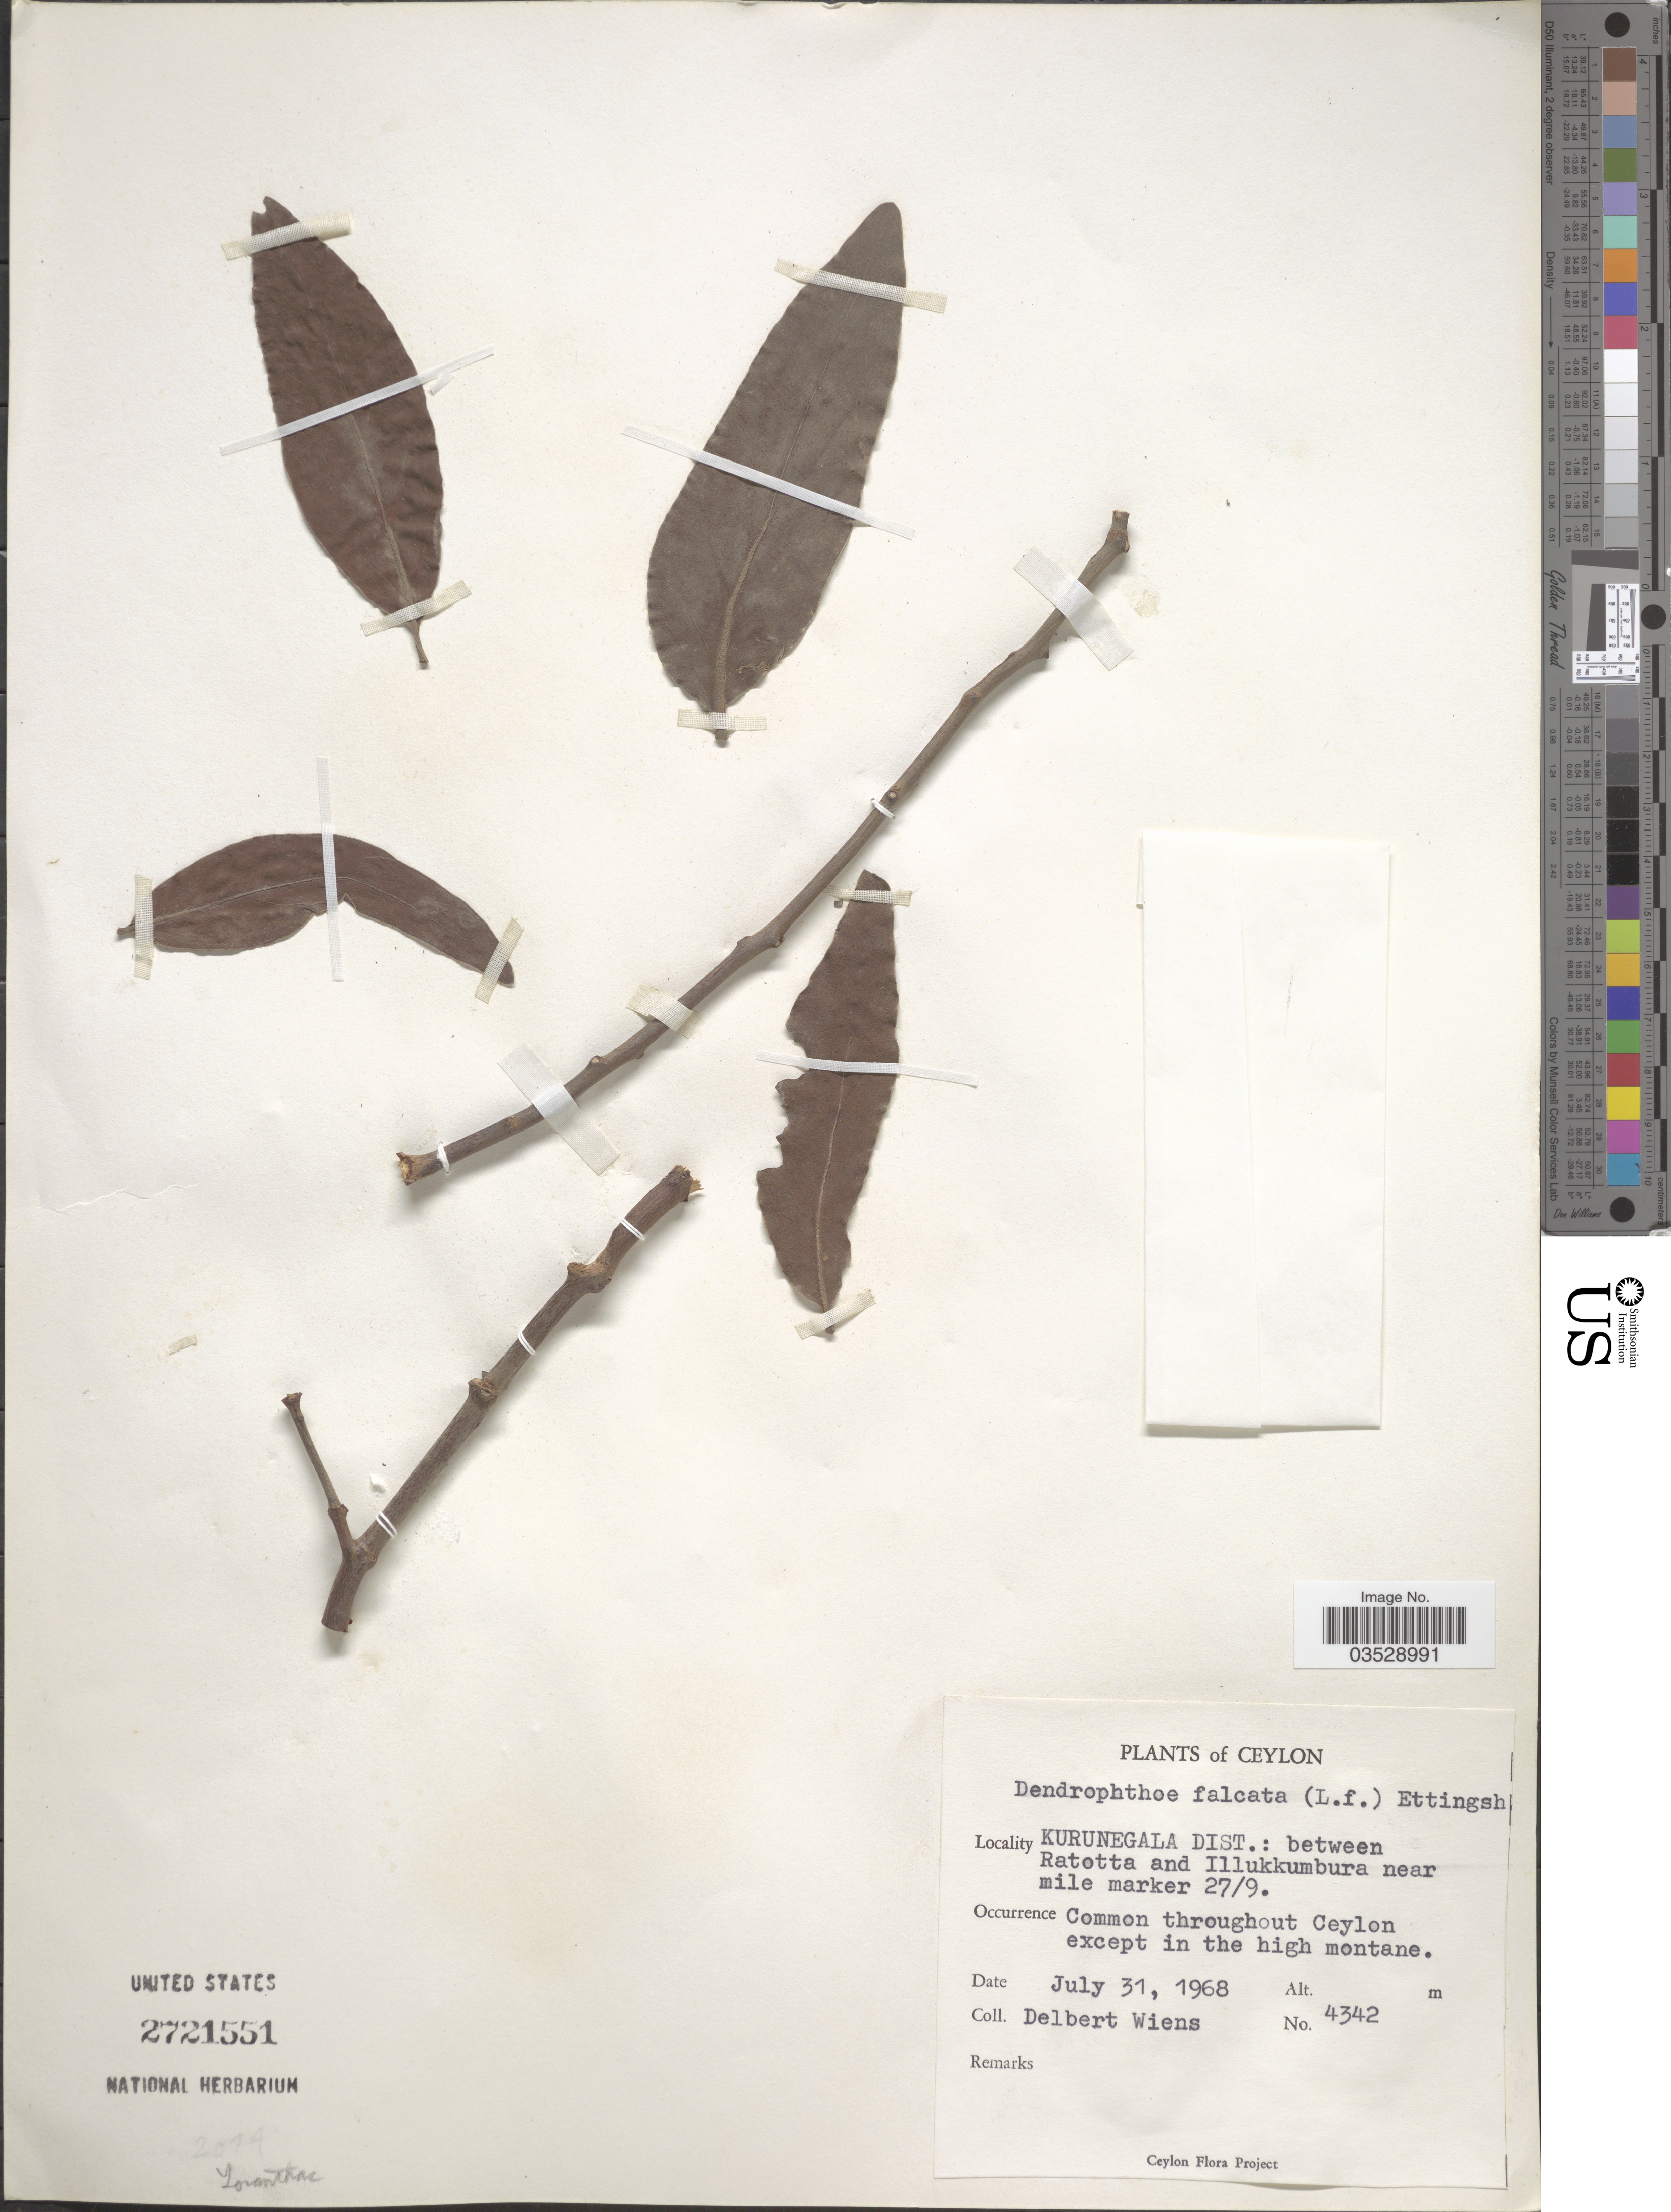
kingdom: Plantae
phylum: Tracheophyta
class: Magnoliopsida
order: Santalales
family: Loranthaceae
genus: Dendrophthoe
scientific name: Dendrophthoe falcata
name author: (L. f.) Ettingsh.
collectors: D. Wiens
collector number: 4342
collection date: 1968-07-31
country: Sri Lanka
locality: Ceylon. Kurunegala Dist.: between Ratotta and Illukkumbura near mile marker 27/9. Common throughout Ceylon except in the high montane.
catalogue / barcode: US 2721551